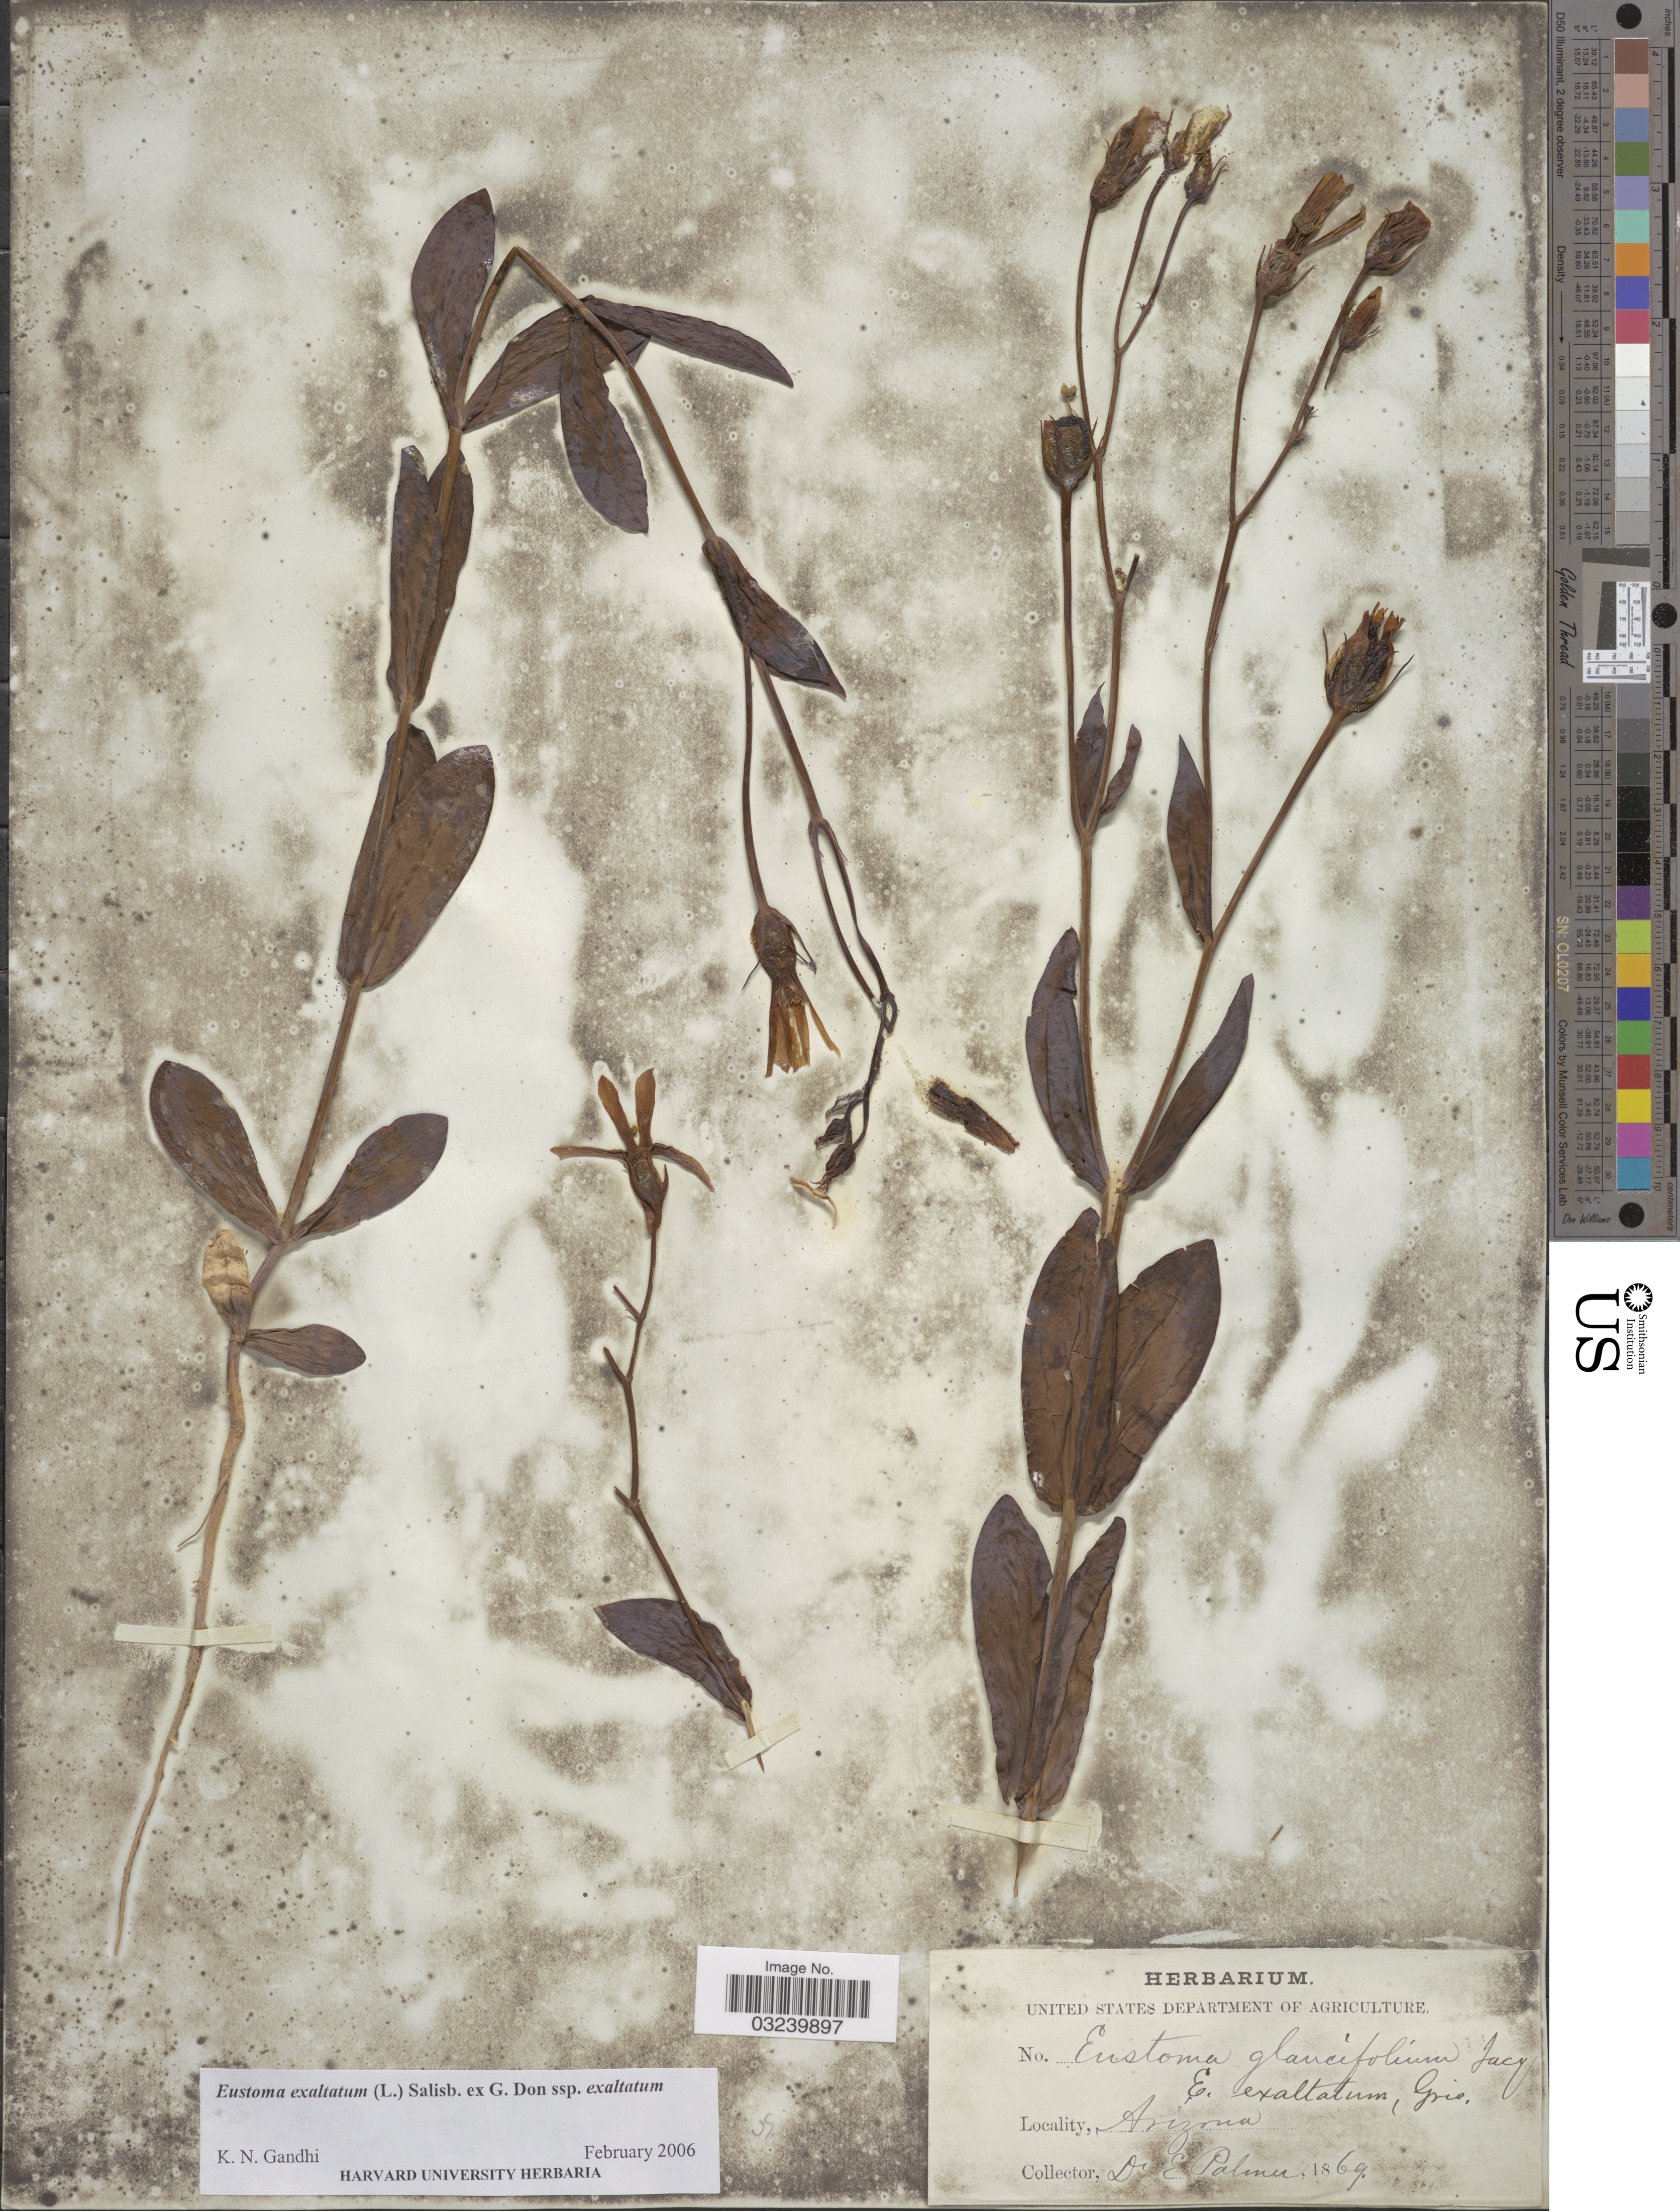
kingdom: Plantae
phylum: Tracheophyta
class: Magnoliopsida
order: Gentianales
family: Gentianaceae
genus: Eustoma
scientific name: Eustoma exaltatum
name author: (L.) Salisb. ex Don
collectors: E. Palmer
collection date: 1869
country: United States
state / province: Arizona